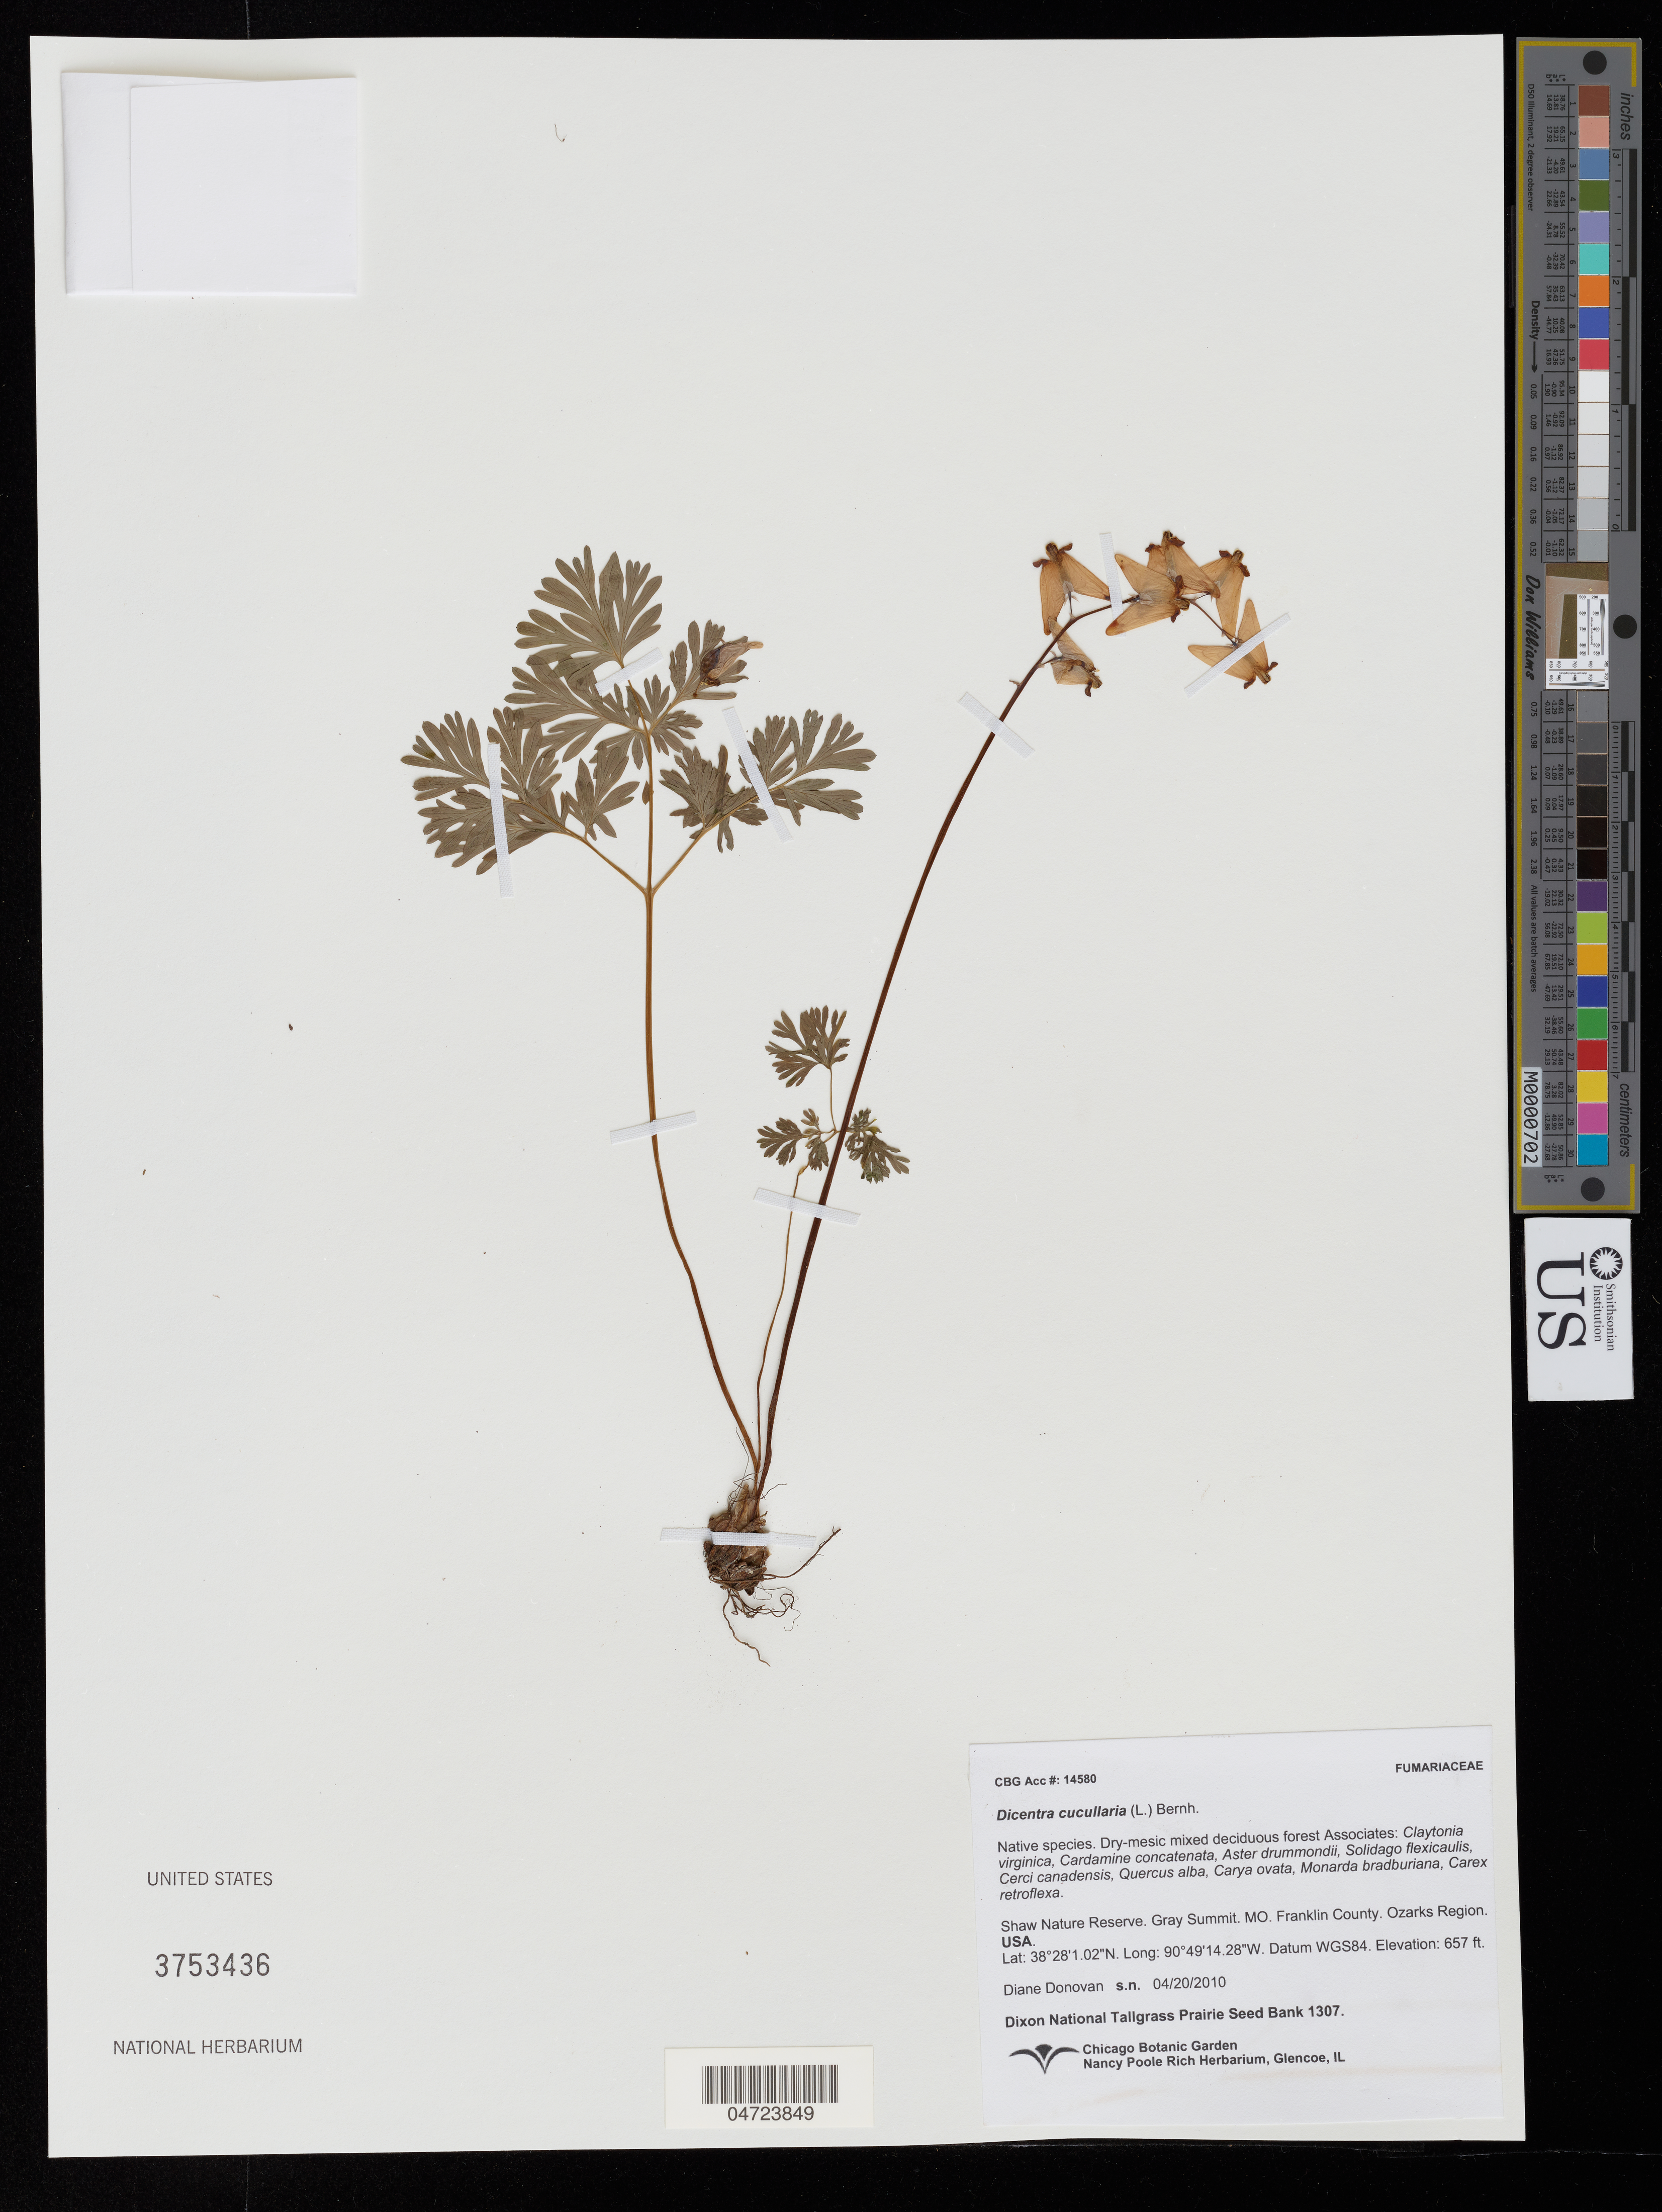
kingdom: Plantae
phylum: Tracheophyta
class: Magnoliopsida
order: Ranunculales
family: Papaveraceae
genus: Dicentra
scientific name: Dicentra cucullaria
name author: (L.) Bernh.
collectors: D. Donovan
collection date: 2010-04-20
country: United States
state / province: Missouri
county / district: Franklin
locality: Shaw Nature Reserve. Gray Summit. Franklin County. Ozarks Region.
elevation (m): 200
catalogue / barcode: US 3753436